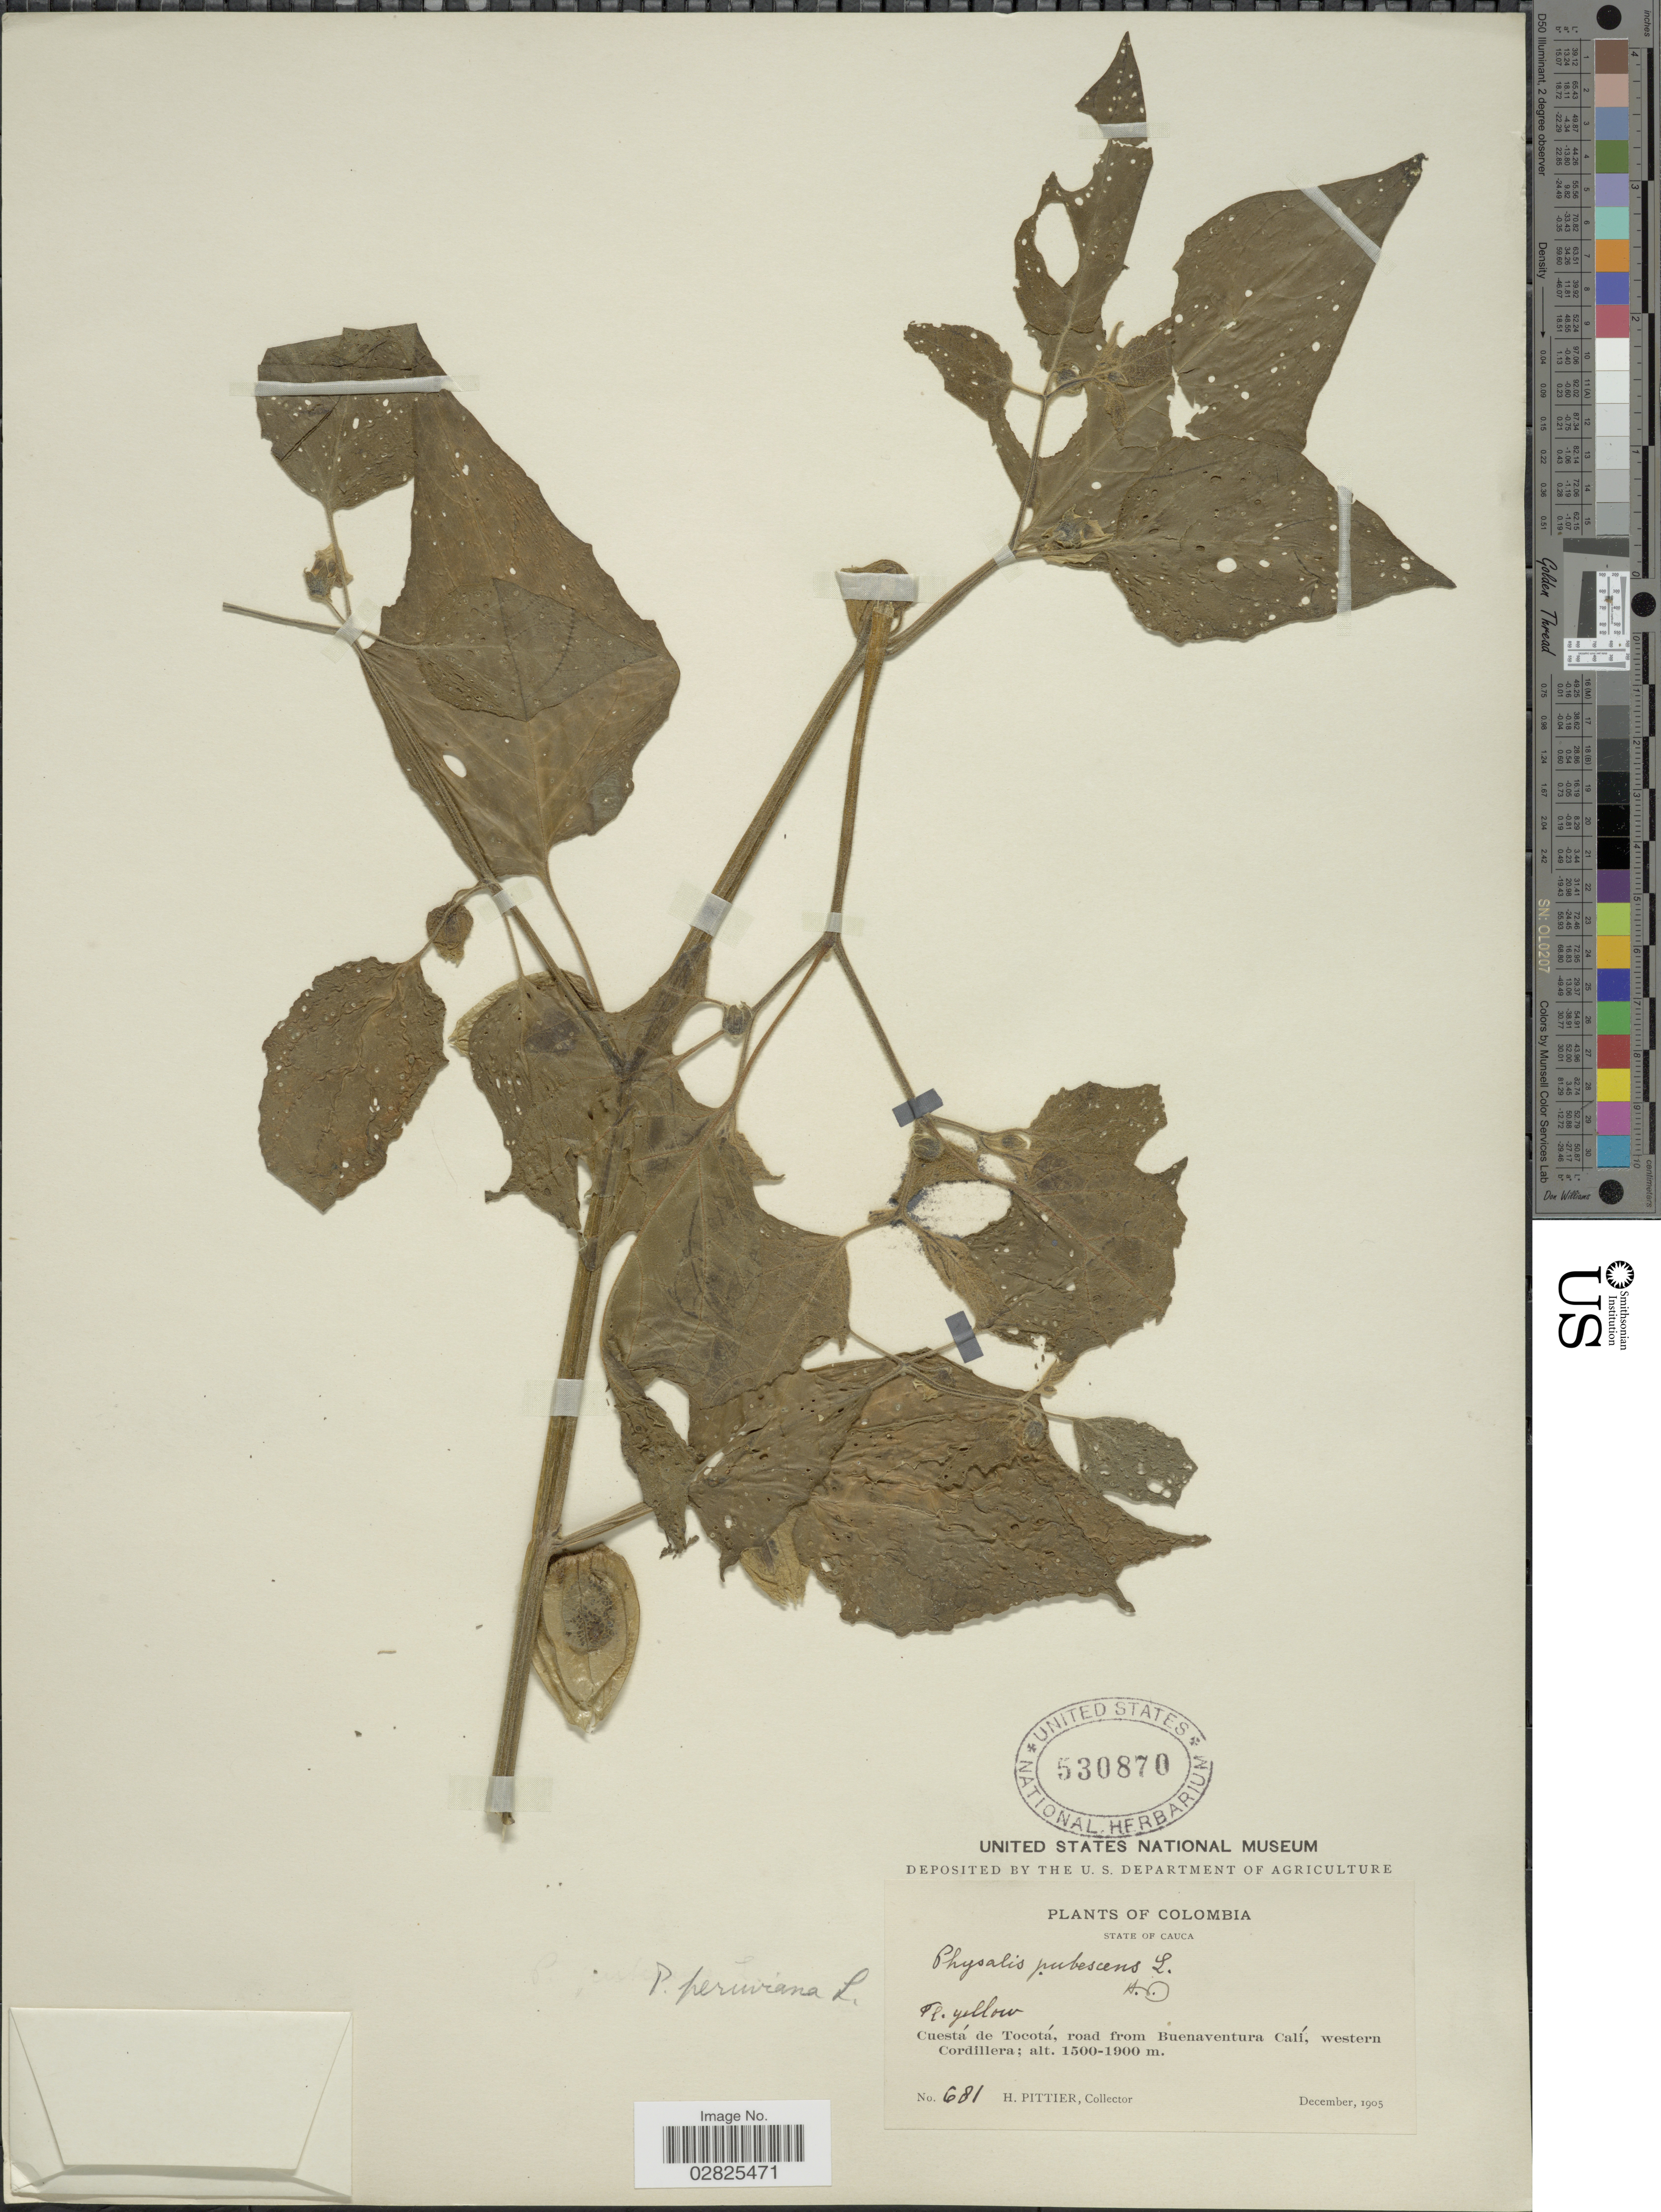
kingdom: Plantae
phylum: Tracheophyta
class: Magnoliopsida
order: Solanales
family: Solanaceae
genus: Physalis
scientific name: Physalis peruviana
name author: L.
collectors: H. F. Pittier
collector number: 681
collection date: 1905-12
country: Colombia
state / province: Cauca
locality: Cuestá de Tocotá, road from Buenaventura Calí, western Cordillera.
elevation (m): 1500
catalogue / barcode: US 530870